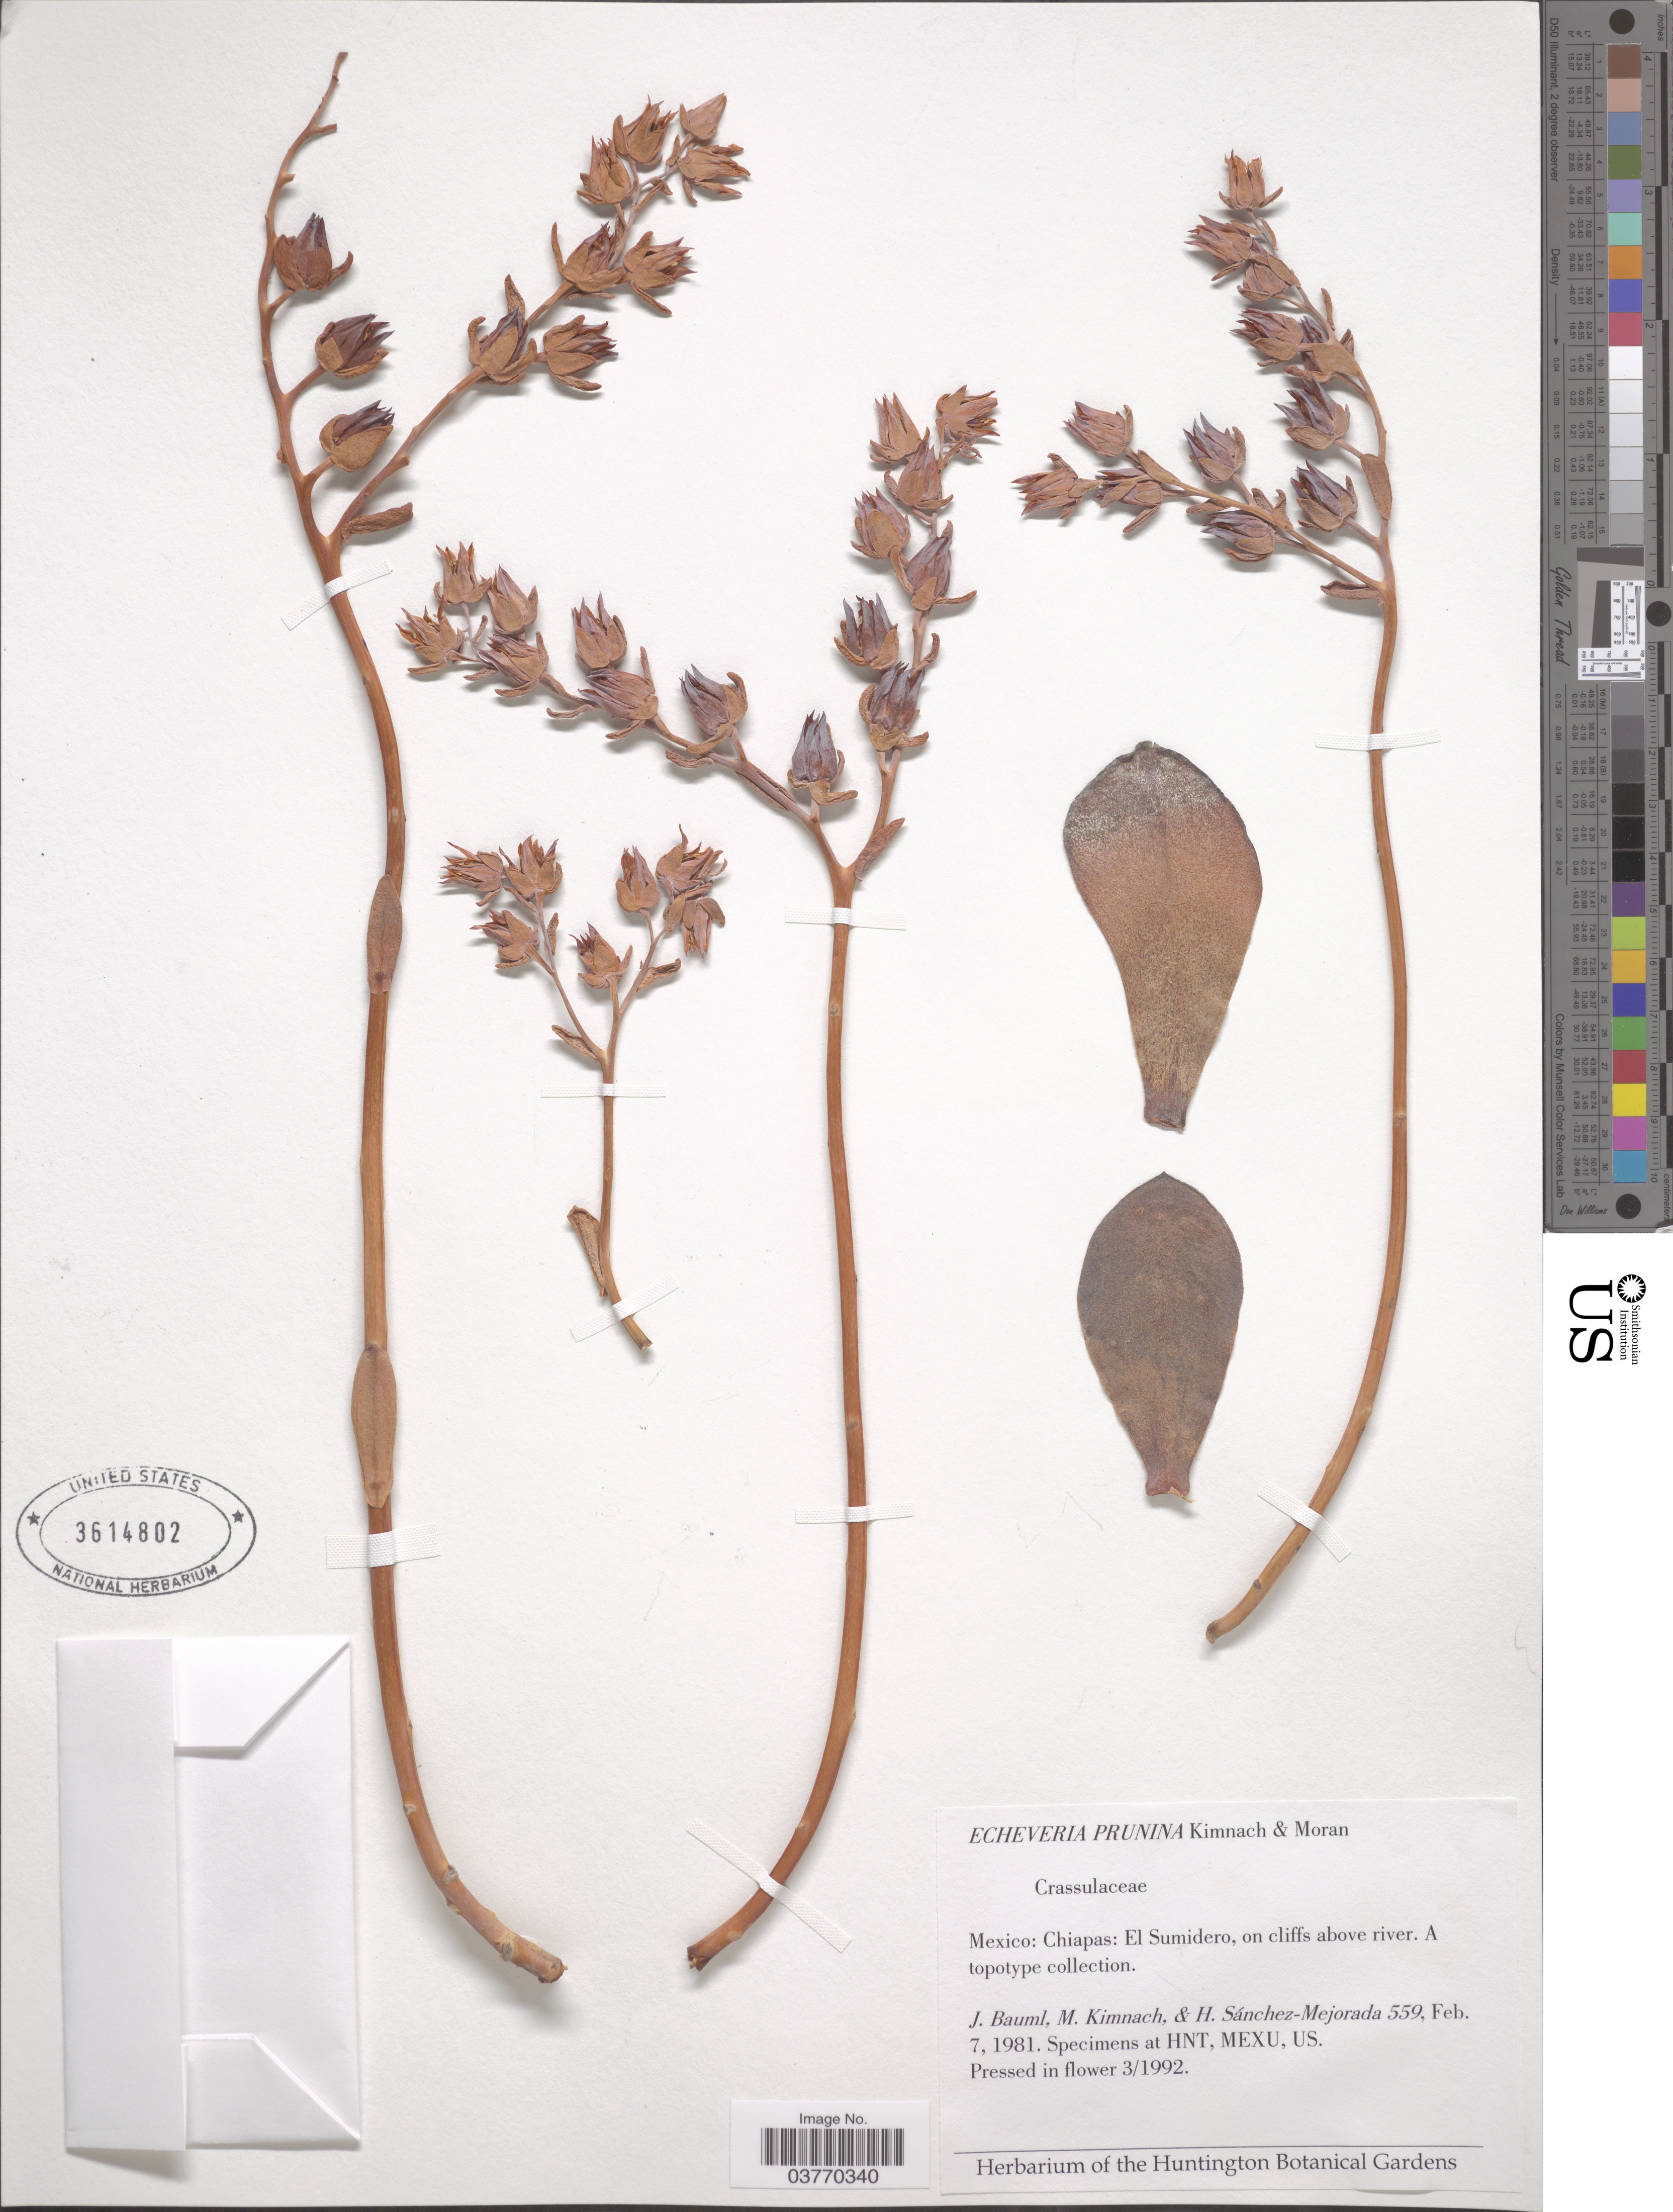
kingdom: Plantae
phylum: Tracheophyta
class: Magnoliopsida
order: Saxifragales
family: Crassulaceae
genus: Echeveria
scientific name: Echeveria prunina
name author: Kimnach & Moran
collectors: J. Bauml, M. W. Kimnach & H. Sánchez-Mejorada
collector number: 559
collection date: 1981-02-07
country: Mexico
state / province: Chiapas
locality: El Sumidero.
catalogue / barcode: US 3614802